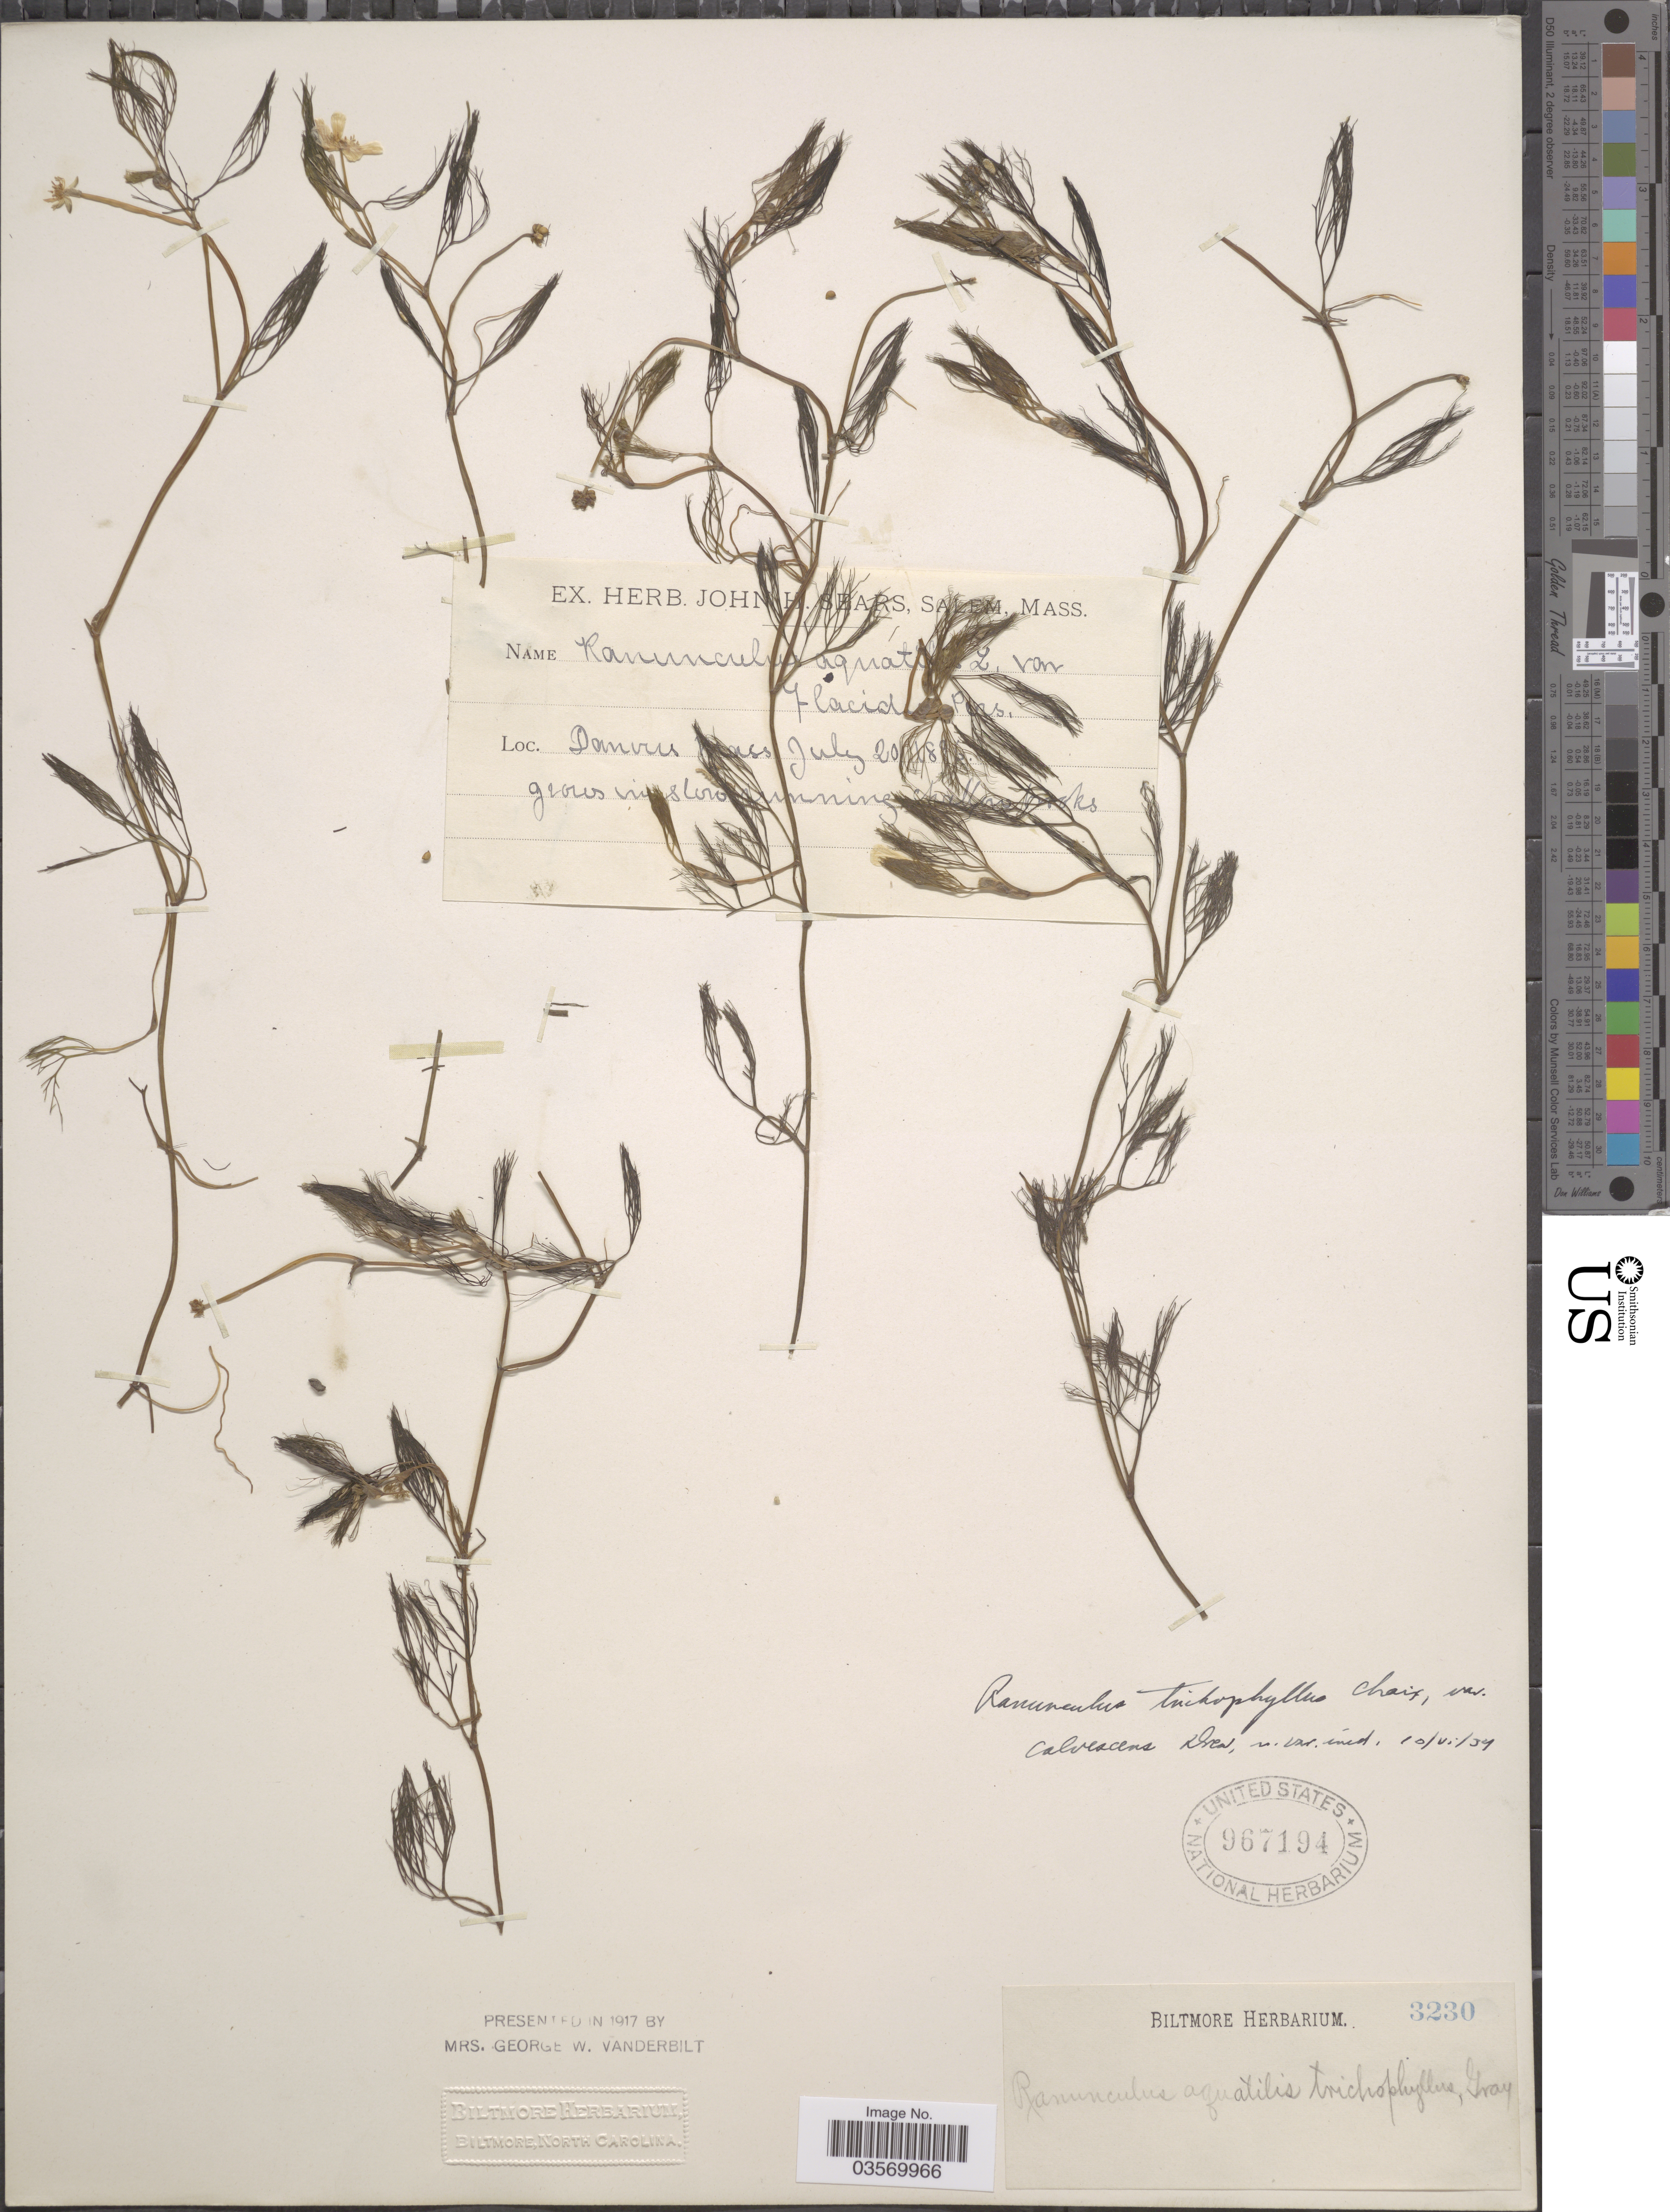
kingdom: Plantae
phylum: Tracheophyta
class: Magnoliopsida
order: Ranunculales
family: Ranunculaceae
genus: Ranunculus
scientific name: Ranunculus trichophyllus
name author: Chaix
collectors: Ex herb. John H. Sears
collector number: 3230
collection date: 1886-07-20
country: United States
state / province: Massachusetts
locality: Danvers.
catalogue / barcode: US 967194